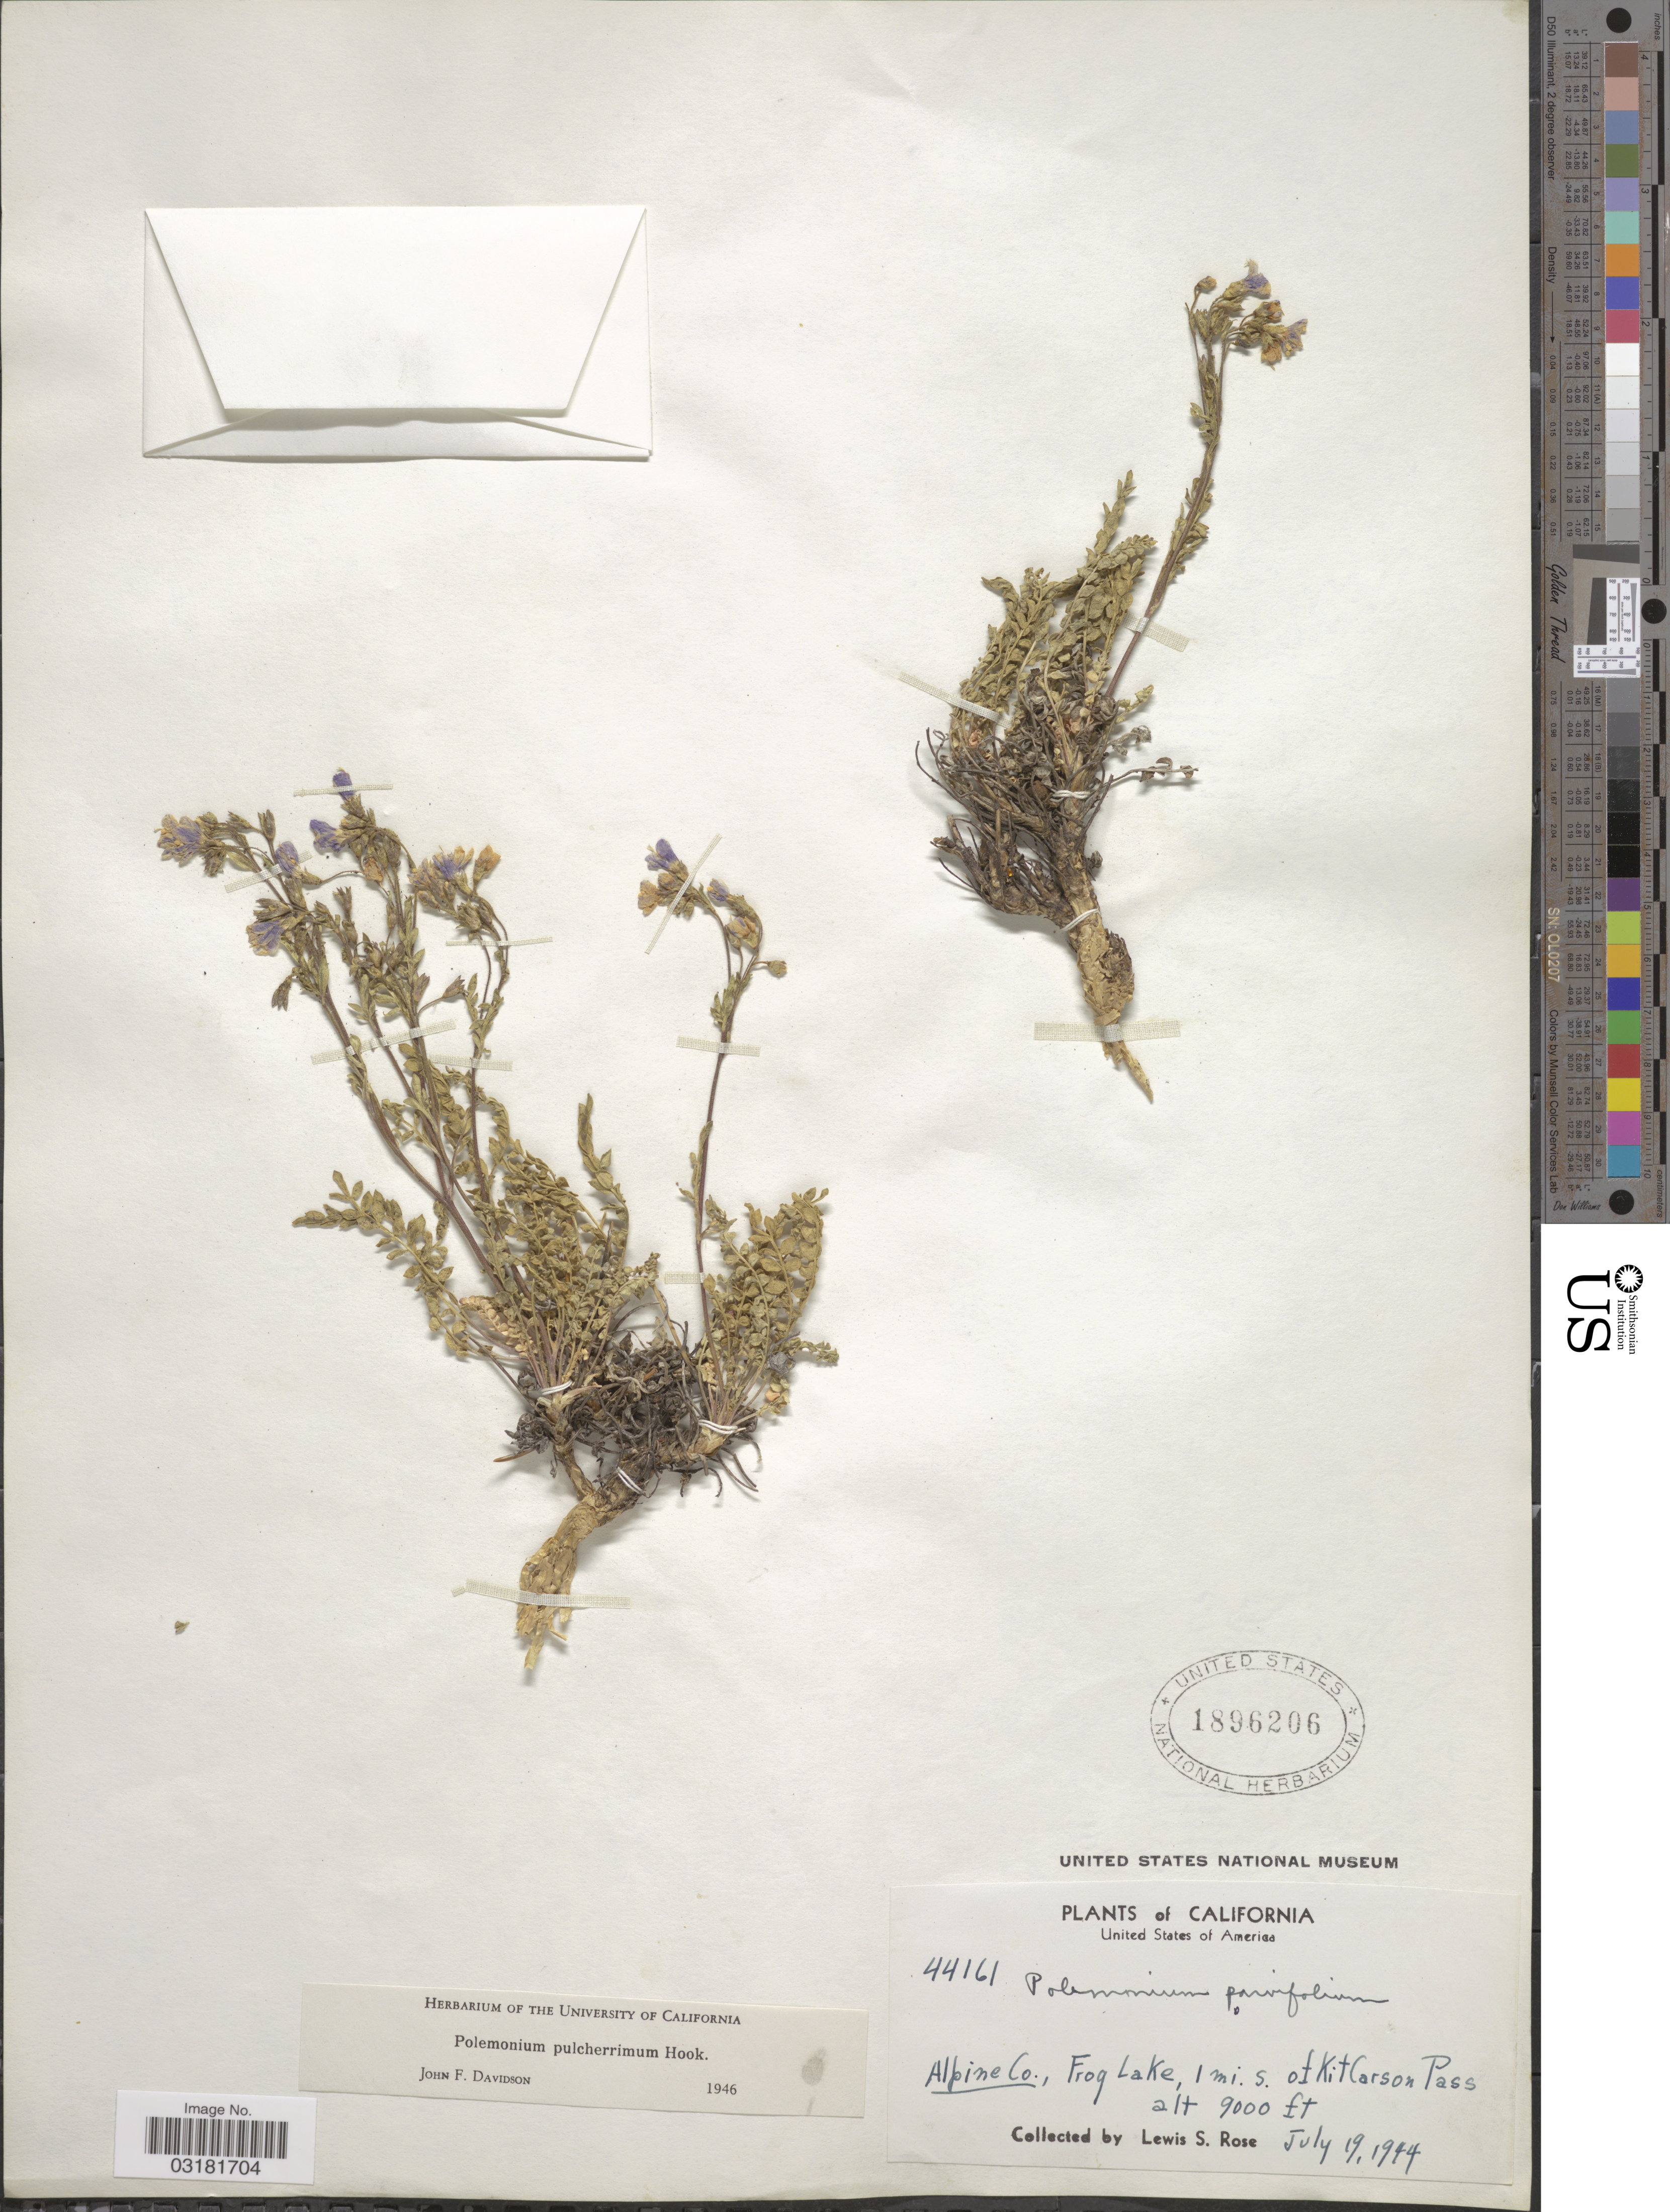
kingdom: Plantae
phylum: Tracheophyta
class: Magnoliopsida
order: Ericales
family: Polemoniaceae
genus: Polemonium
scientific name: Polemonium pulcherrimum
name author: Hook.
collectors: L. S. Rose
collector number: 44161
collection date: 1944-07-19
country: United States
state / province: California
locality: Alpine Co., Frog Lake, 1 mi. s. of KitCarson Pass.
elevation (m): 2743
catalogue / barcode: US 1896206